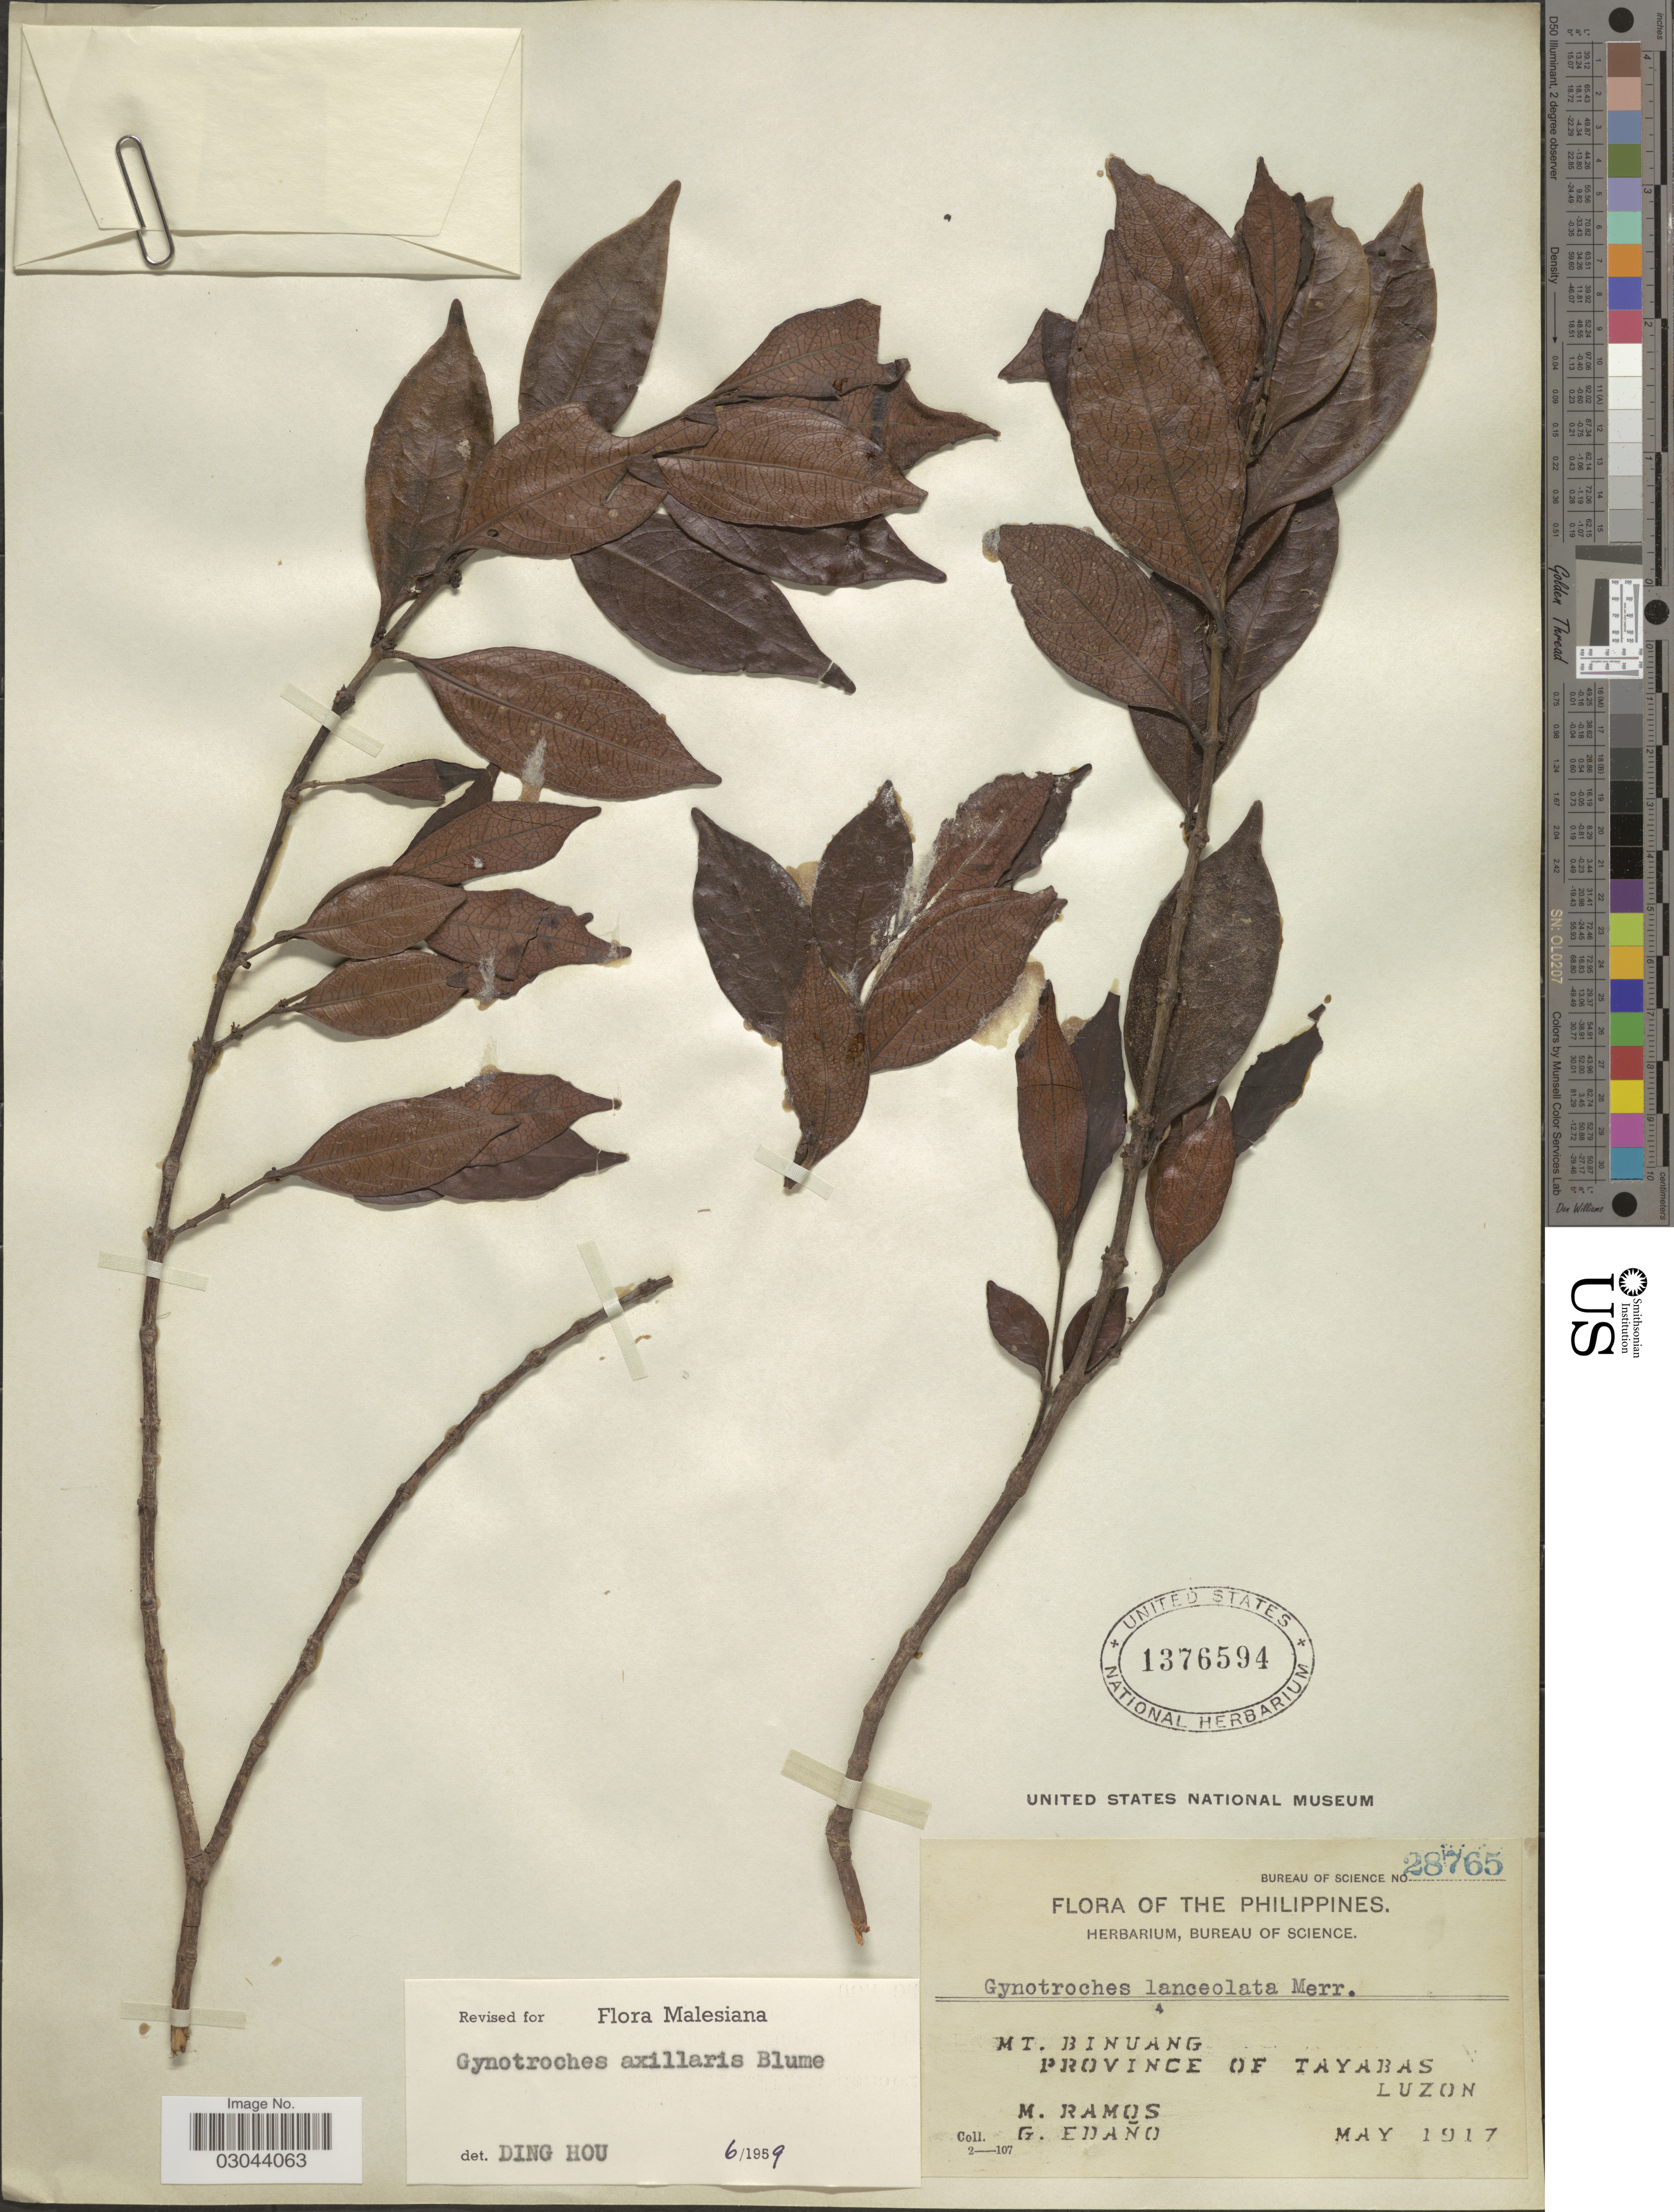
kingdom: Plantae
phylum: Tracheophyta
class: Magnoliopsida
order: Malpighiales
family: Rhizophoraceae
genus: Gynotroches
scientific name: Gynotroches axillaris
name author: Blume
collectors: M. Ramos & G. Edaño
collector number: Bureau of Science 28765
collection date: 1917-05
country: Philippines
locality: Mt. Binuang. Province of Tayabas. Luzon.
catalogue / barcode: US 1376594